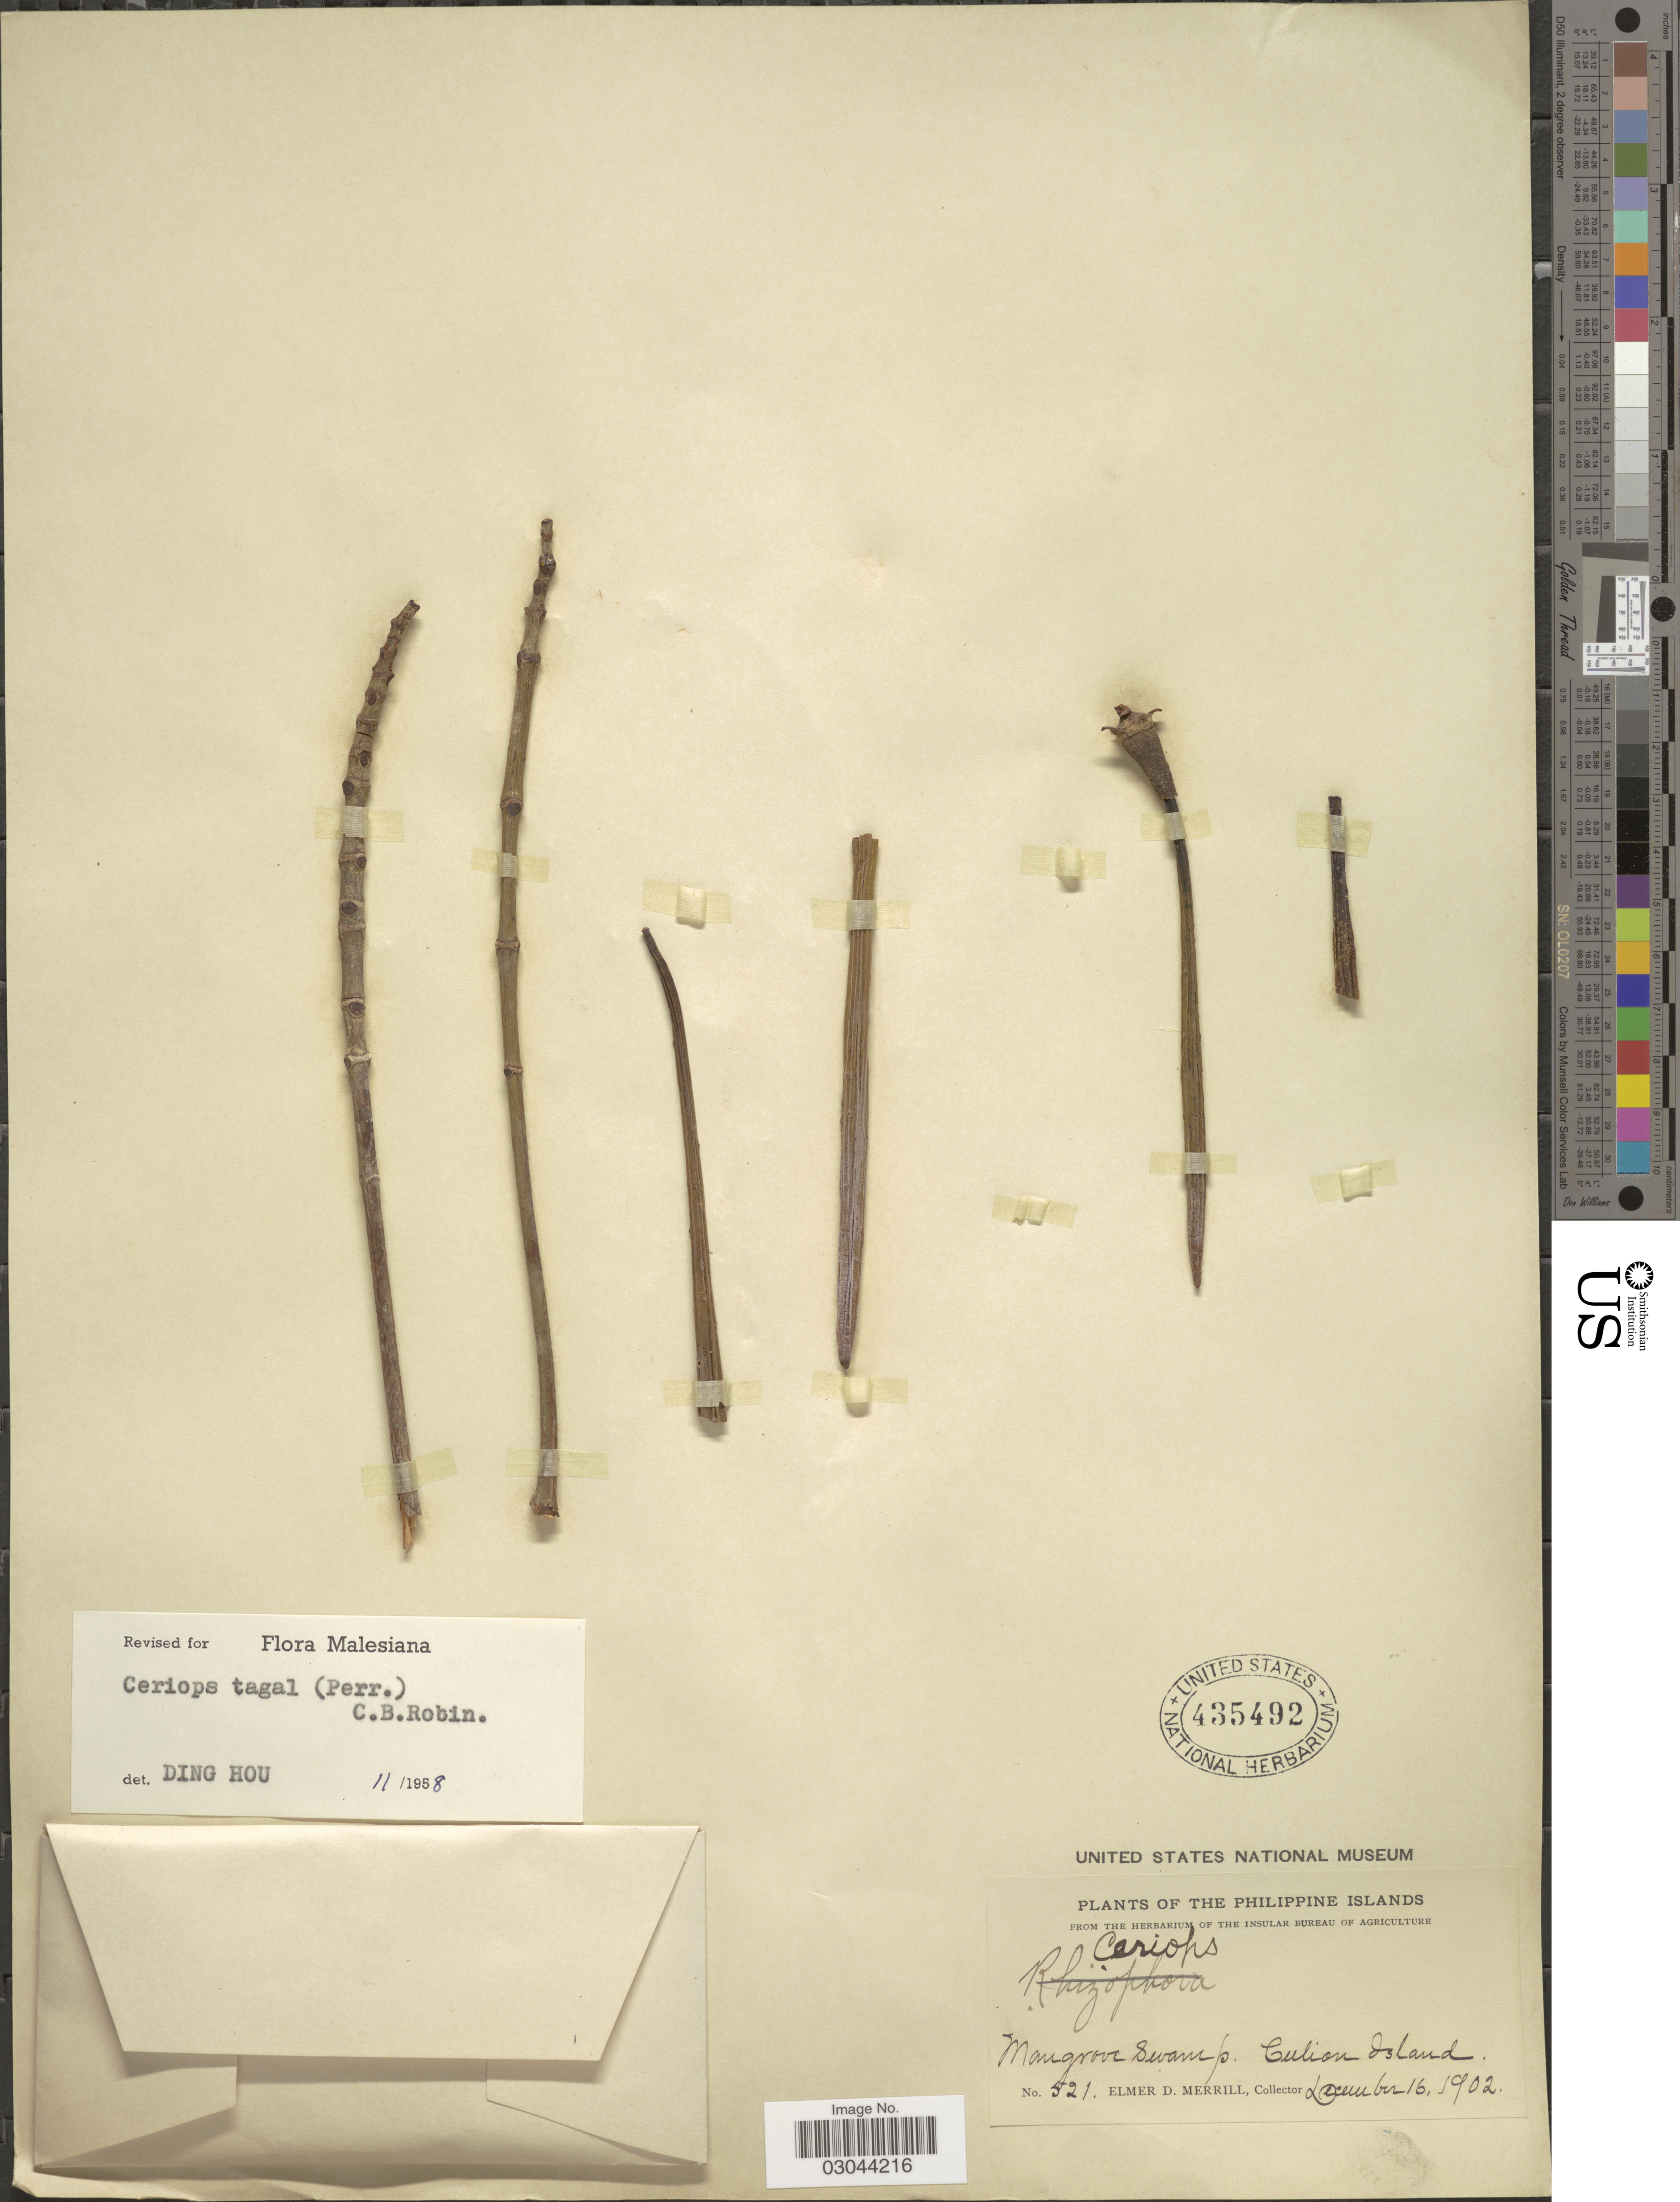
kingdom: Plantae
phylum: Tracheophyta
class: Magnoliopsida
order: Malpighiales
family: Rhizophoraceae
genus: Ceriops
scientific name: Ceriops tagal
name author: (Perr.) C.B. Rob.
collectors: E. D. Merrill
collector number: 521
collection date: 1902-12-16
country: Philippines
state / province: Mimaropa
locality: The Philippine Islands. Mangrove Swamp. Culion Island.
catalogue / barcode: US 435492